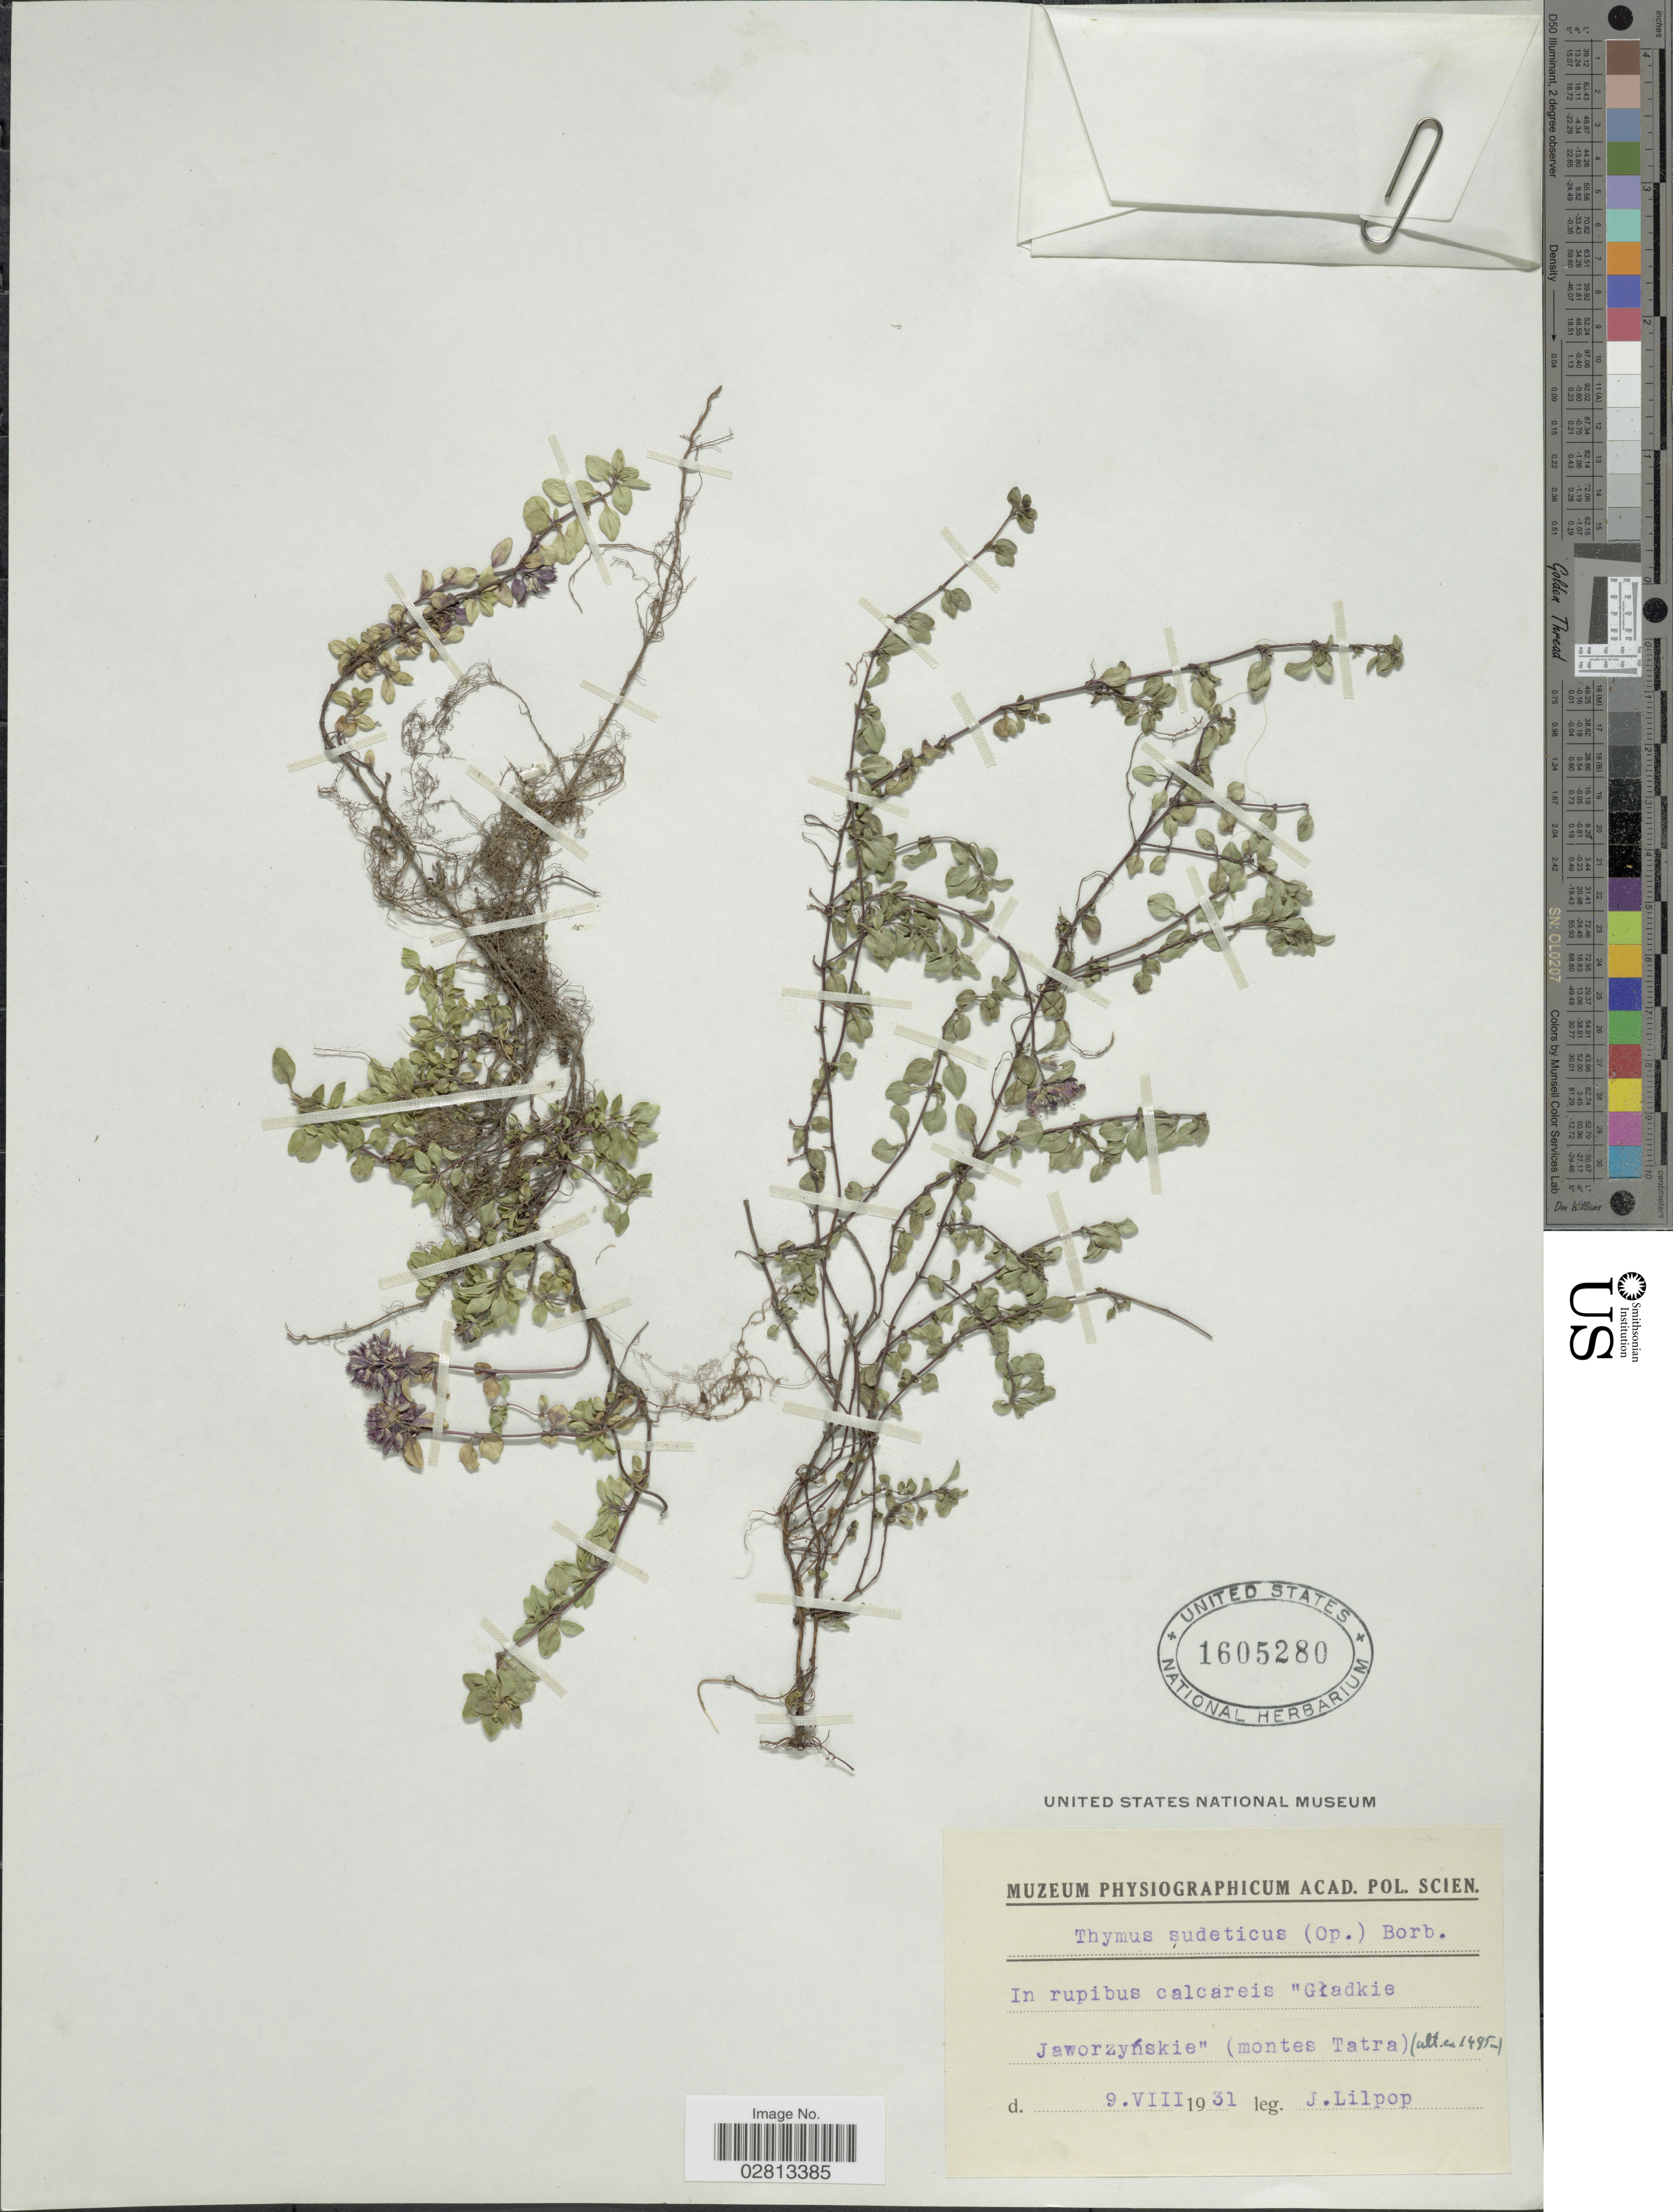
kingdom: Plantae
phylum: Tracheophyta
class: Magnoliopsida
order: Lamiales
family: Lamiaceae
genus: Thymus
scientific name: Thymus sudeticus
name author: Opiz ex Borbás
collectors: J. Lilpop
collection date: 1931-08-09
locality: In rupibus calcareis 'Gladkie Jaworzynskie' (montes Tatra)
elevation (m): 1495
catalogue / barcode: US 1605280